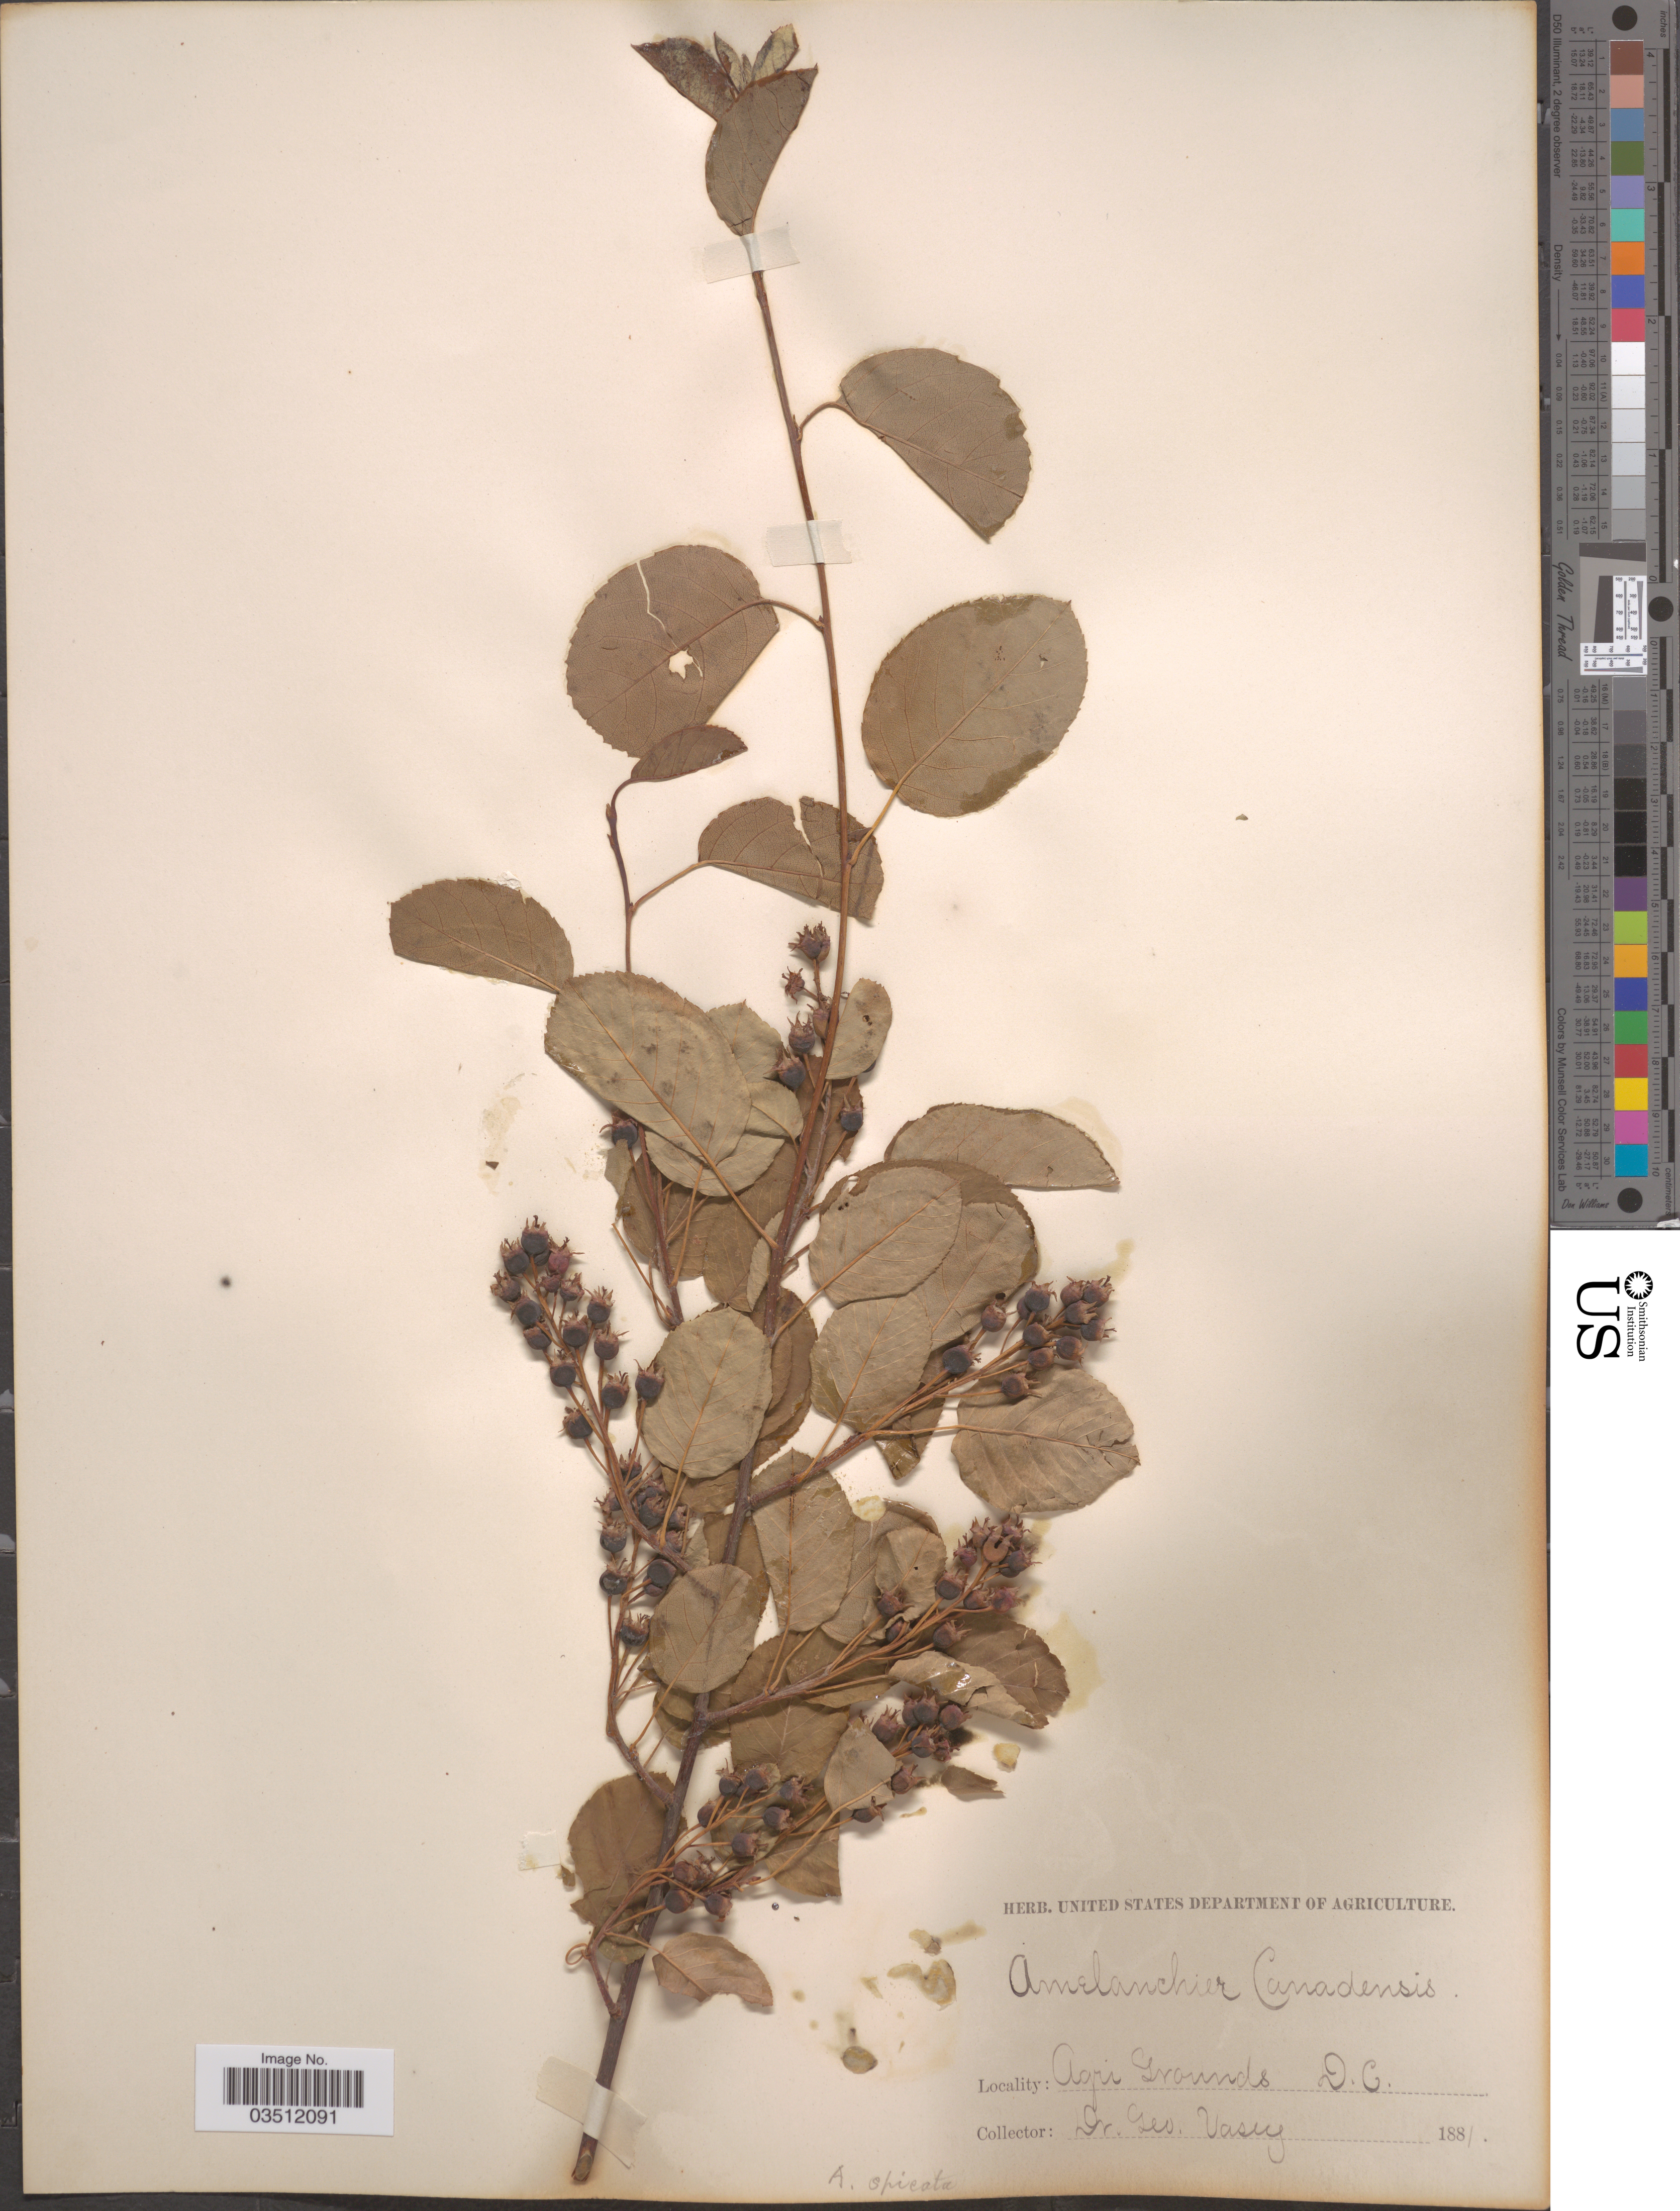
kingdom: Plantae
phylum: Tracheophyta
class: Magnoliopsida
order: Rosales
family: Rosaceae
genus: Amelanchier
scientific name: Amelanchier erecta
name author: Blanch.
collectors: G. Vasey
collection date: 1881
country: United States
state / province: District of Columbia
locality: Agri Grounds D.C.